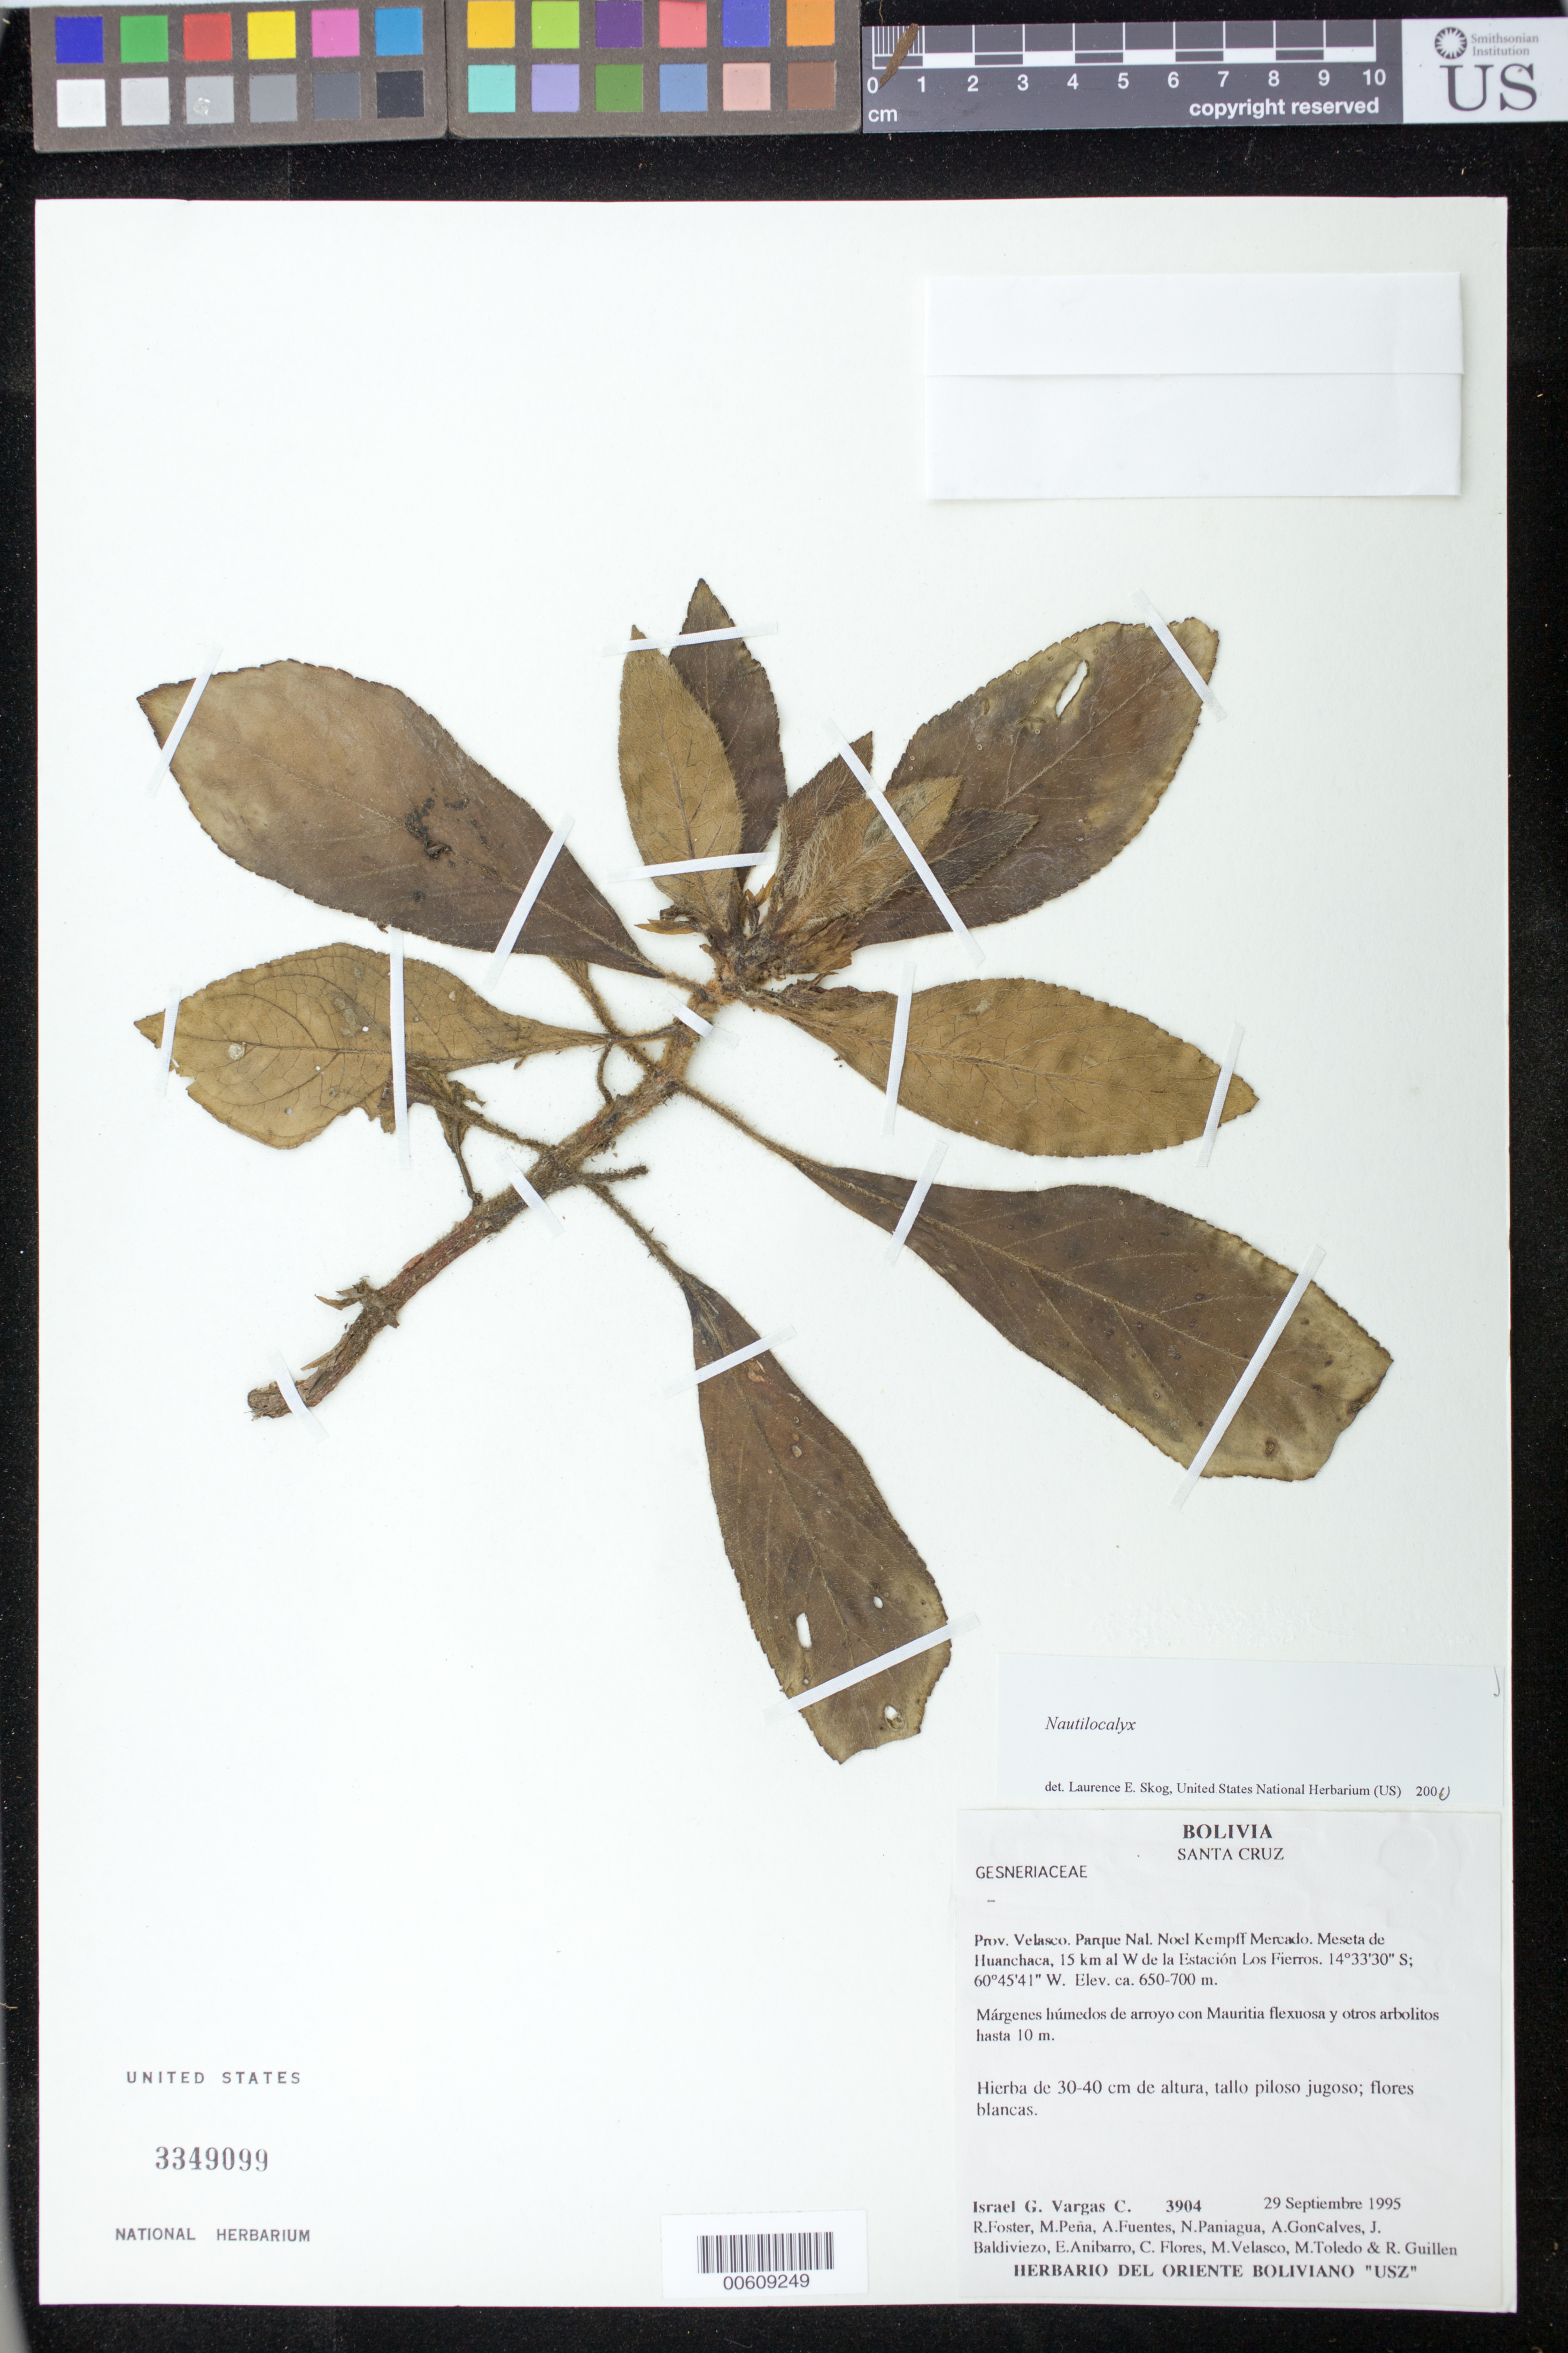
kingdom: Plantae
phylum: Tracheophyta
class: Magnoliopsida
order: Lamiales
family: Gesneriaceae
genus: Nautilocalyx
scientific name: Nautilocalyx sp.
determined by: Skog, Laurence E.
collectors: I. G. Vargas C. & et al.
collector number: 3904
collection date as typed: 29 Sep 1995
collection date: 1995-09-29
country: Bolivia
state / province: Santa Cruz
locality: Prov. Velasco; Parque Na'l. Noel Kempff Mercado, Meseta de Huanchaca, 15 km al W de la Estación Los Fierros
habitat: Márgenes humedos de arroyo con Mauritia flexuosa y otros arbolitos hasta 10 m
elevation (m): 650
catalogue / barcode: US 3349099